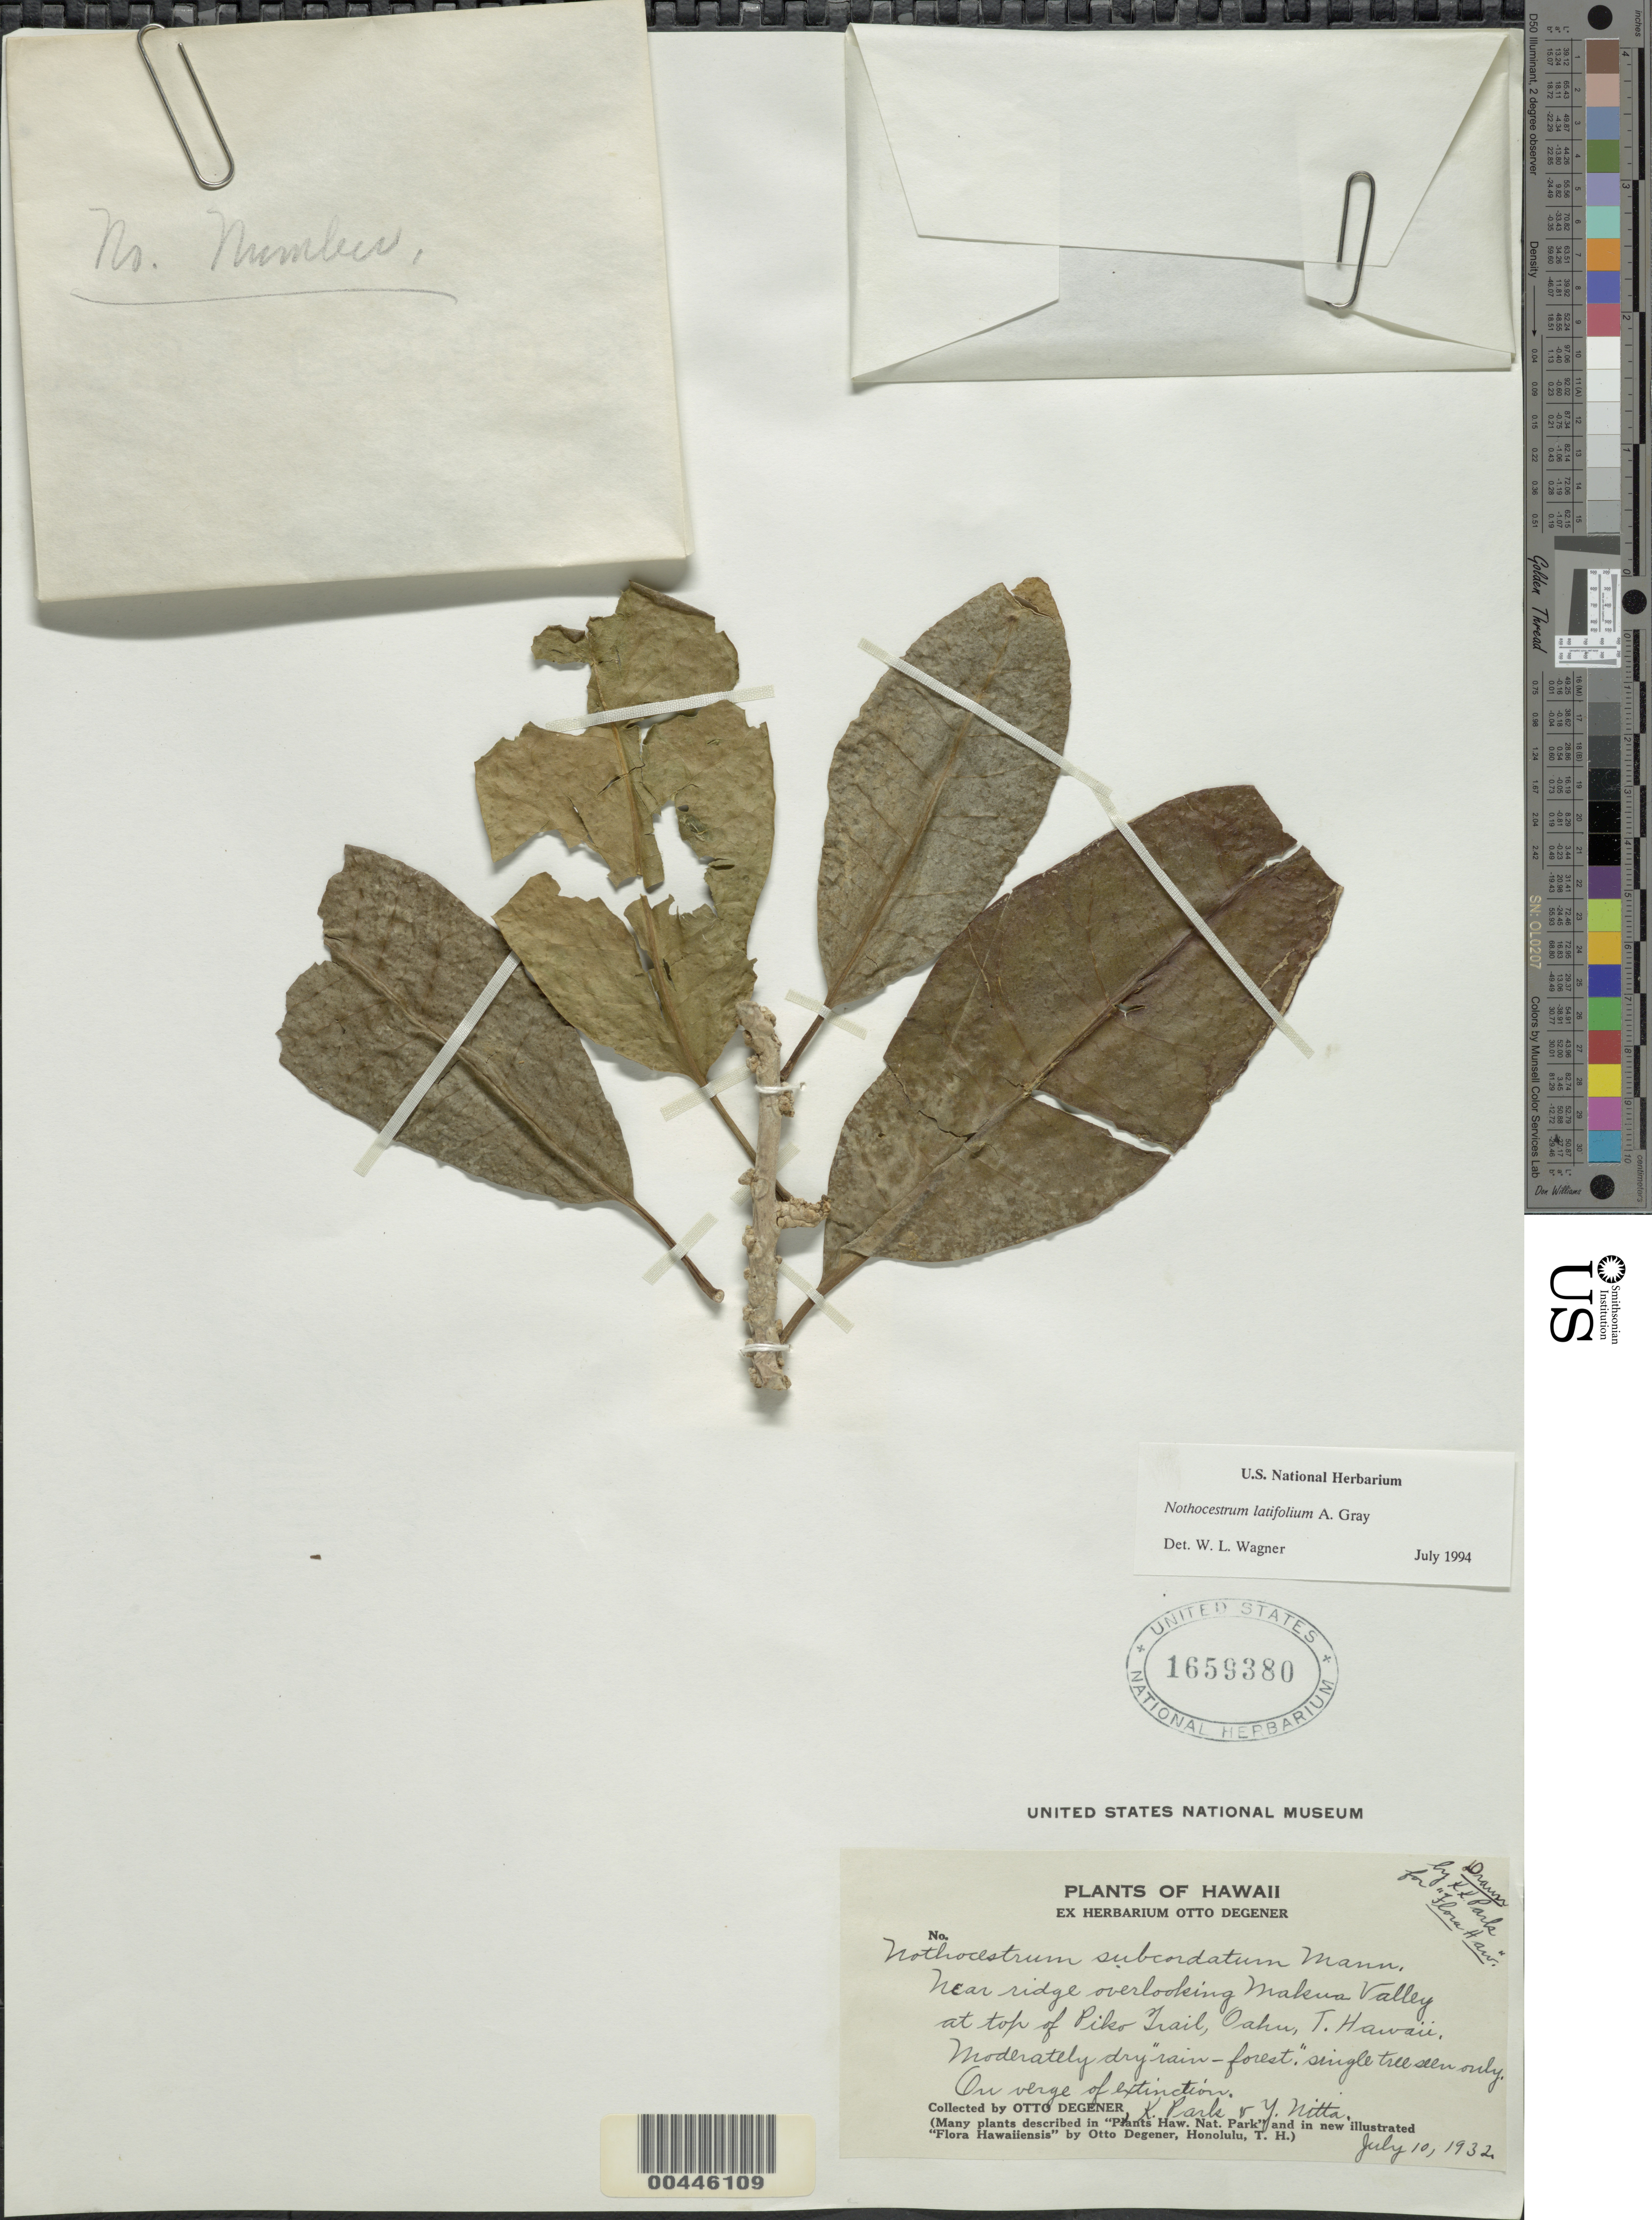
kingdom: Plantae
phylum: Tracheophyta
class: Magnoliopsida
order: Solanales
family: Solanaceae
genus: Nothocestrum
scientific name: Nothocestrum latifolium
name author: A. Gray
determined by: Wagner, W. L., (BOT), Smithsonian Institution - National Museum of Natural History (UNITED STATES)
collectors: O. Degener, K. Park & Y. Nitta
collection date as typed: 10 Jul 1932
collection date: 1932-07-10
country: United States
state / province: Hawaii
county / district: Honolulu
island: Oahu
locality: Near ridge overlooking Makua Valley at top of Piko Trail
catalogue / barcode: US 1659380